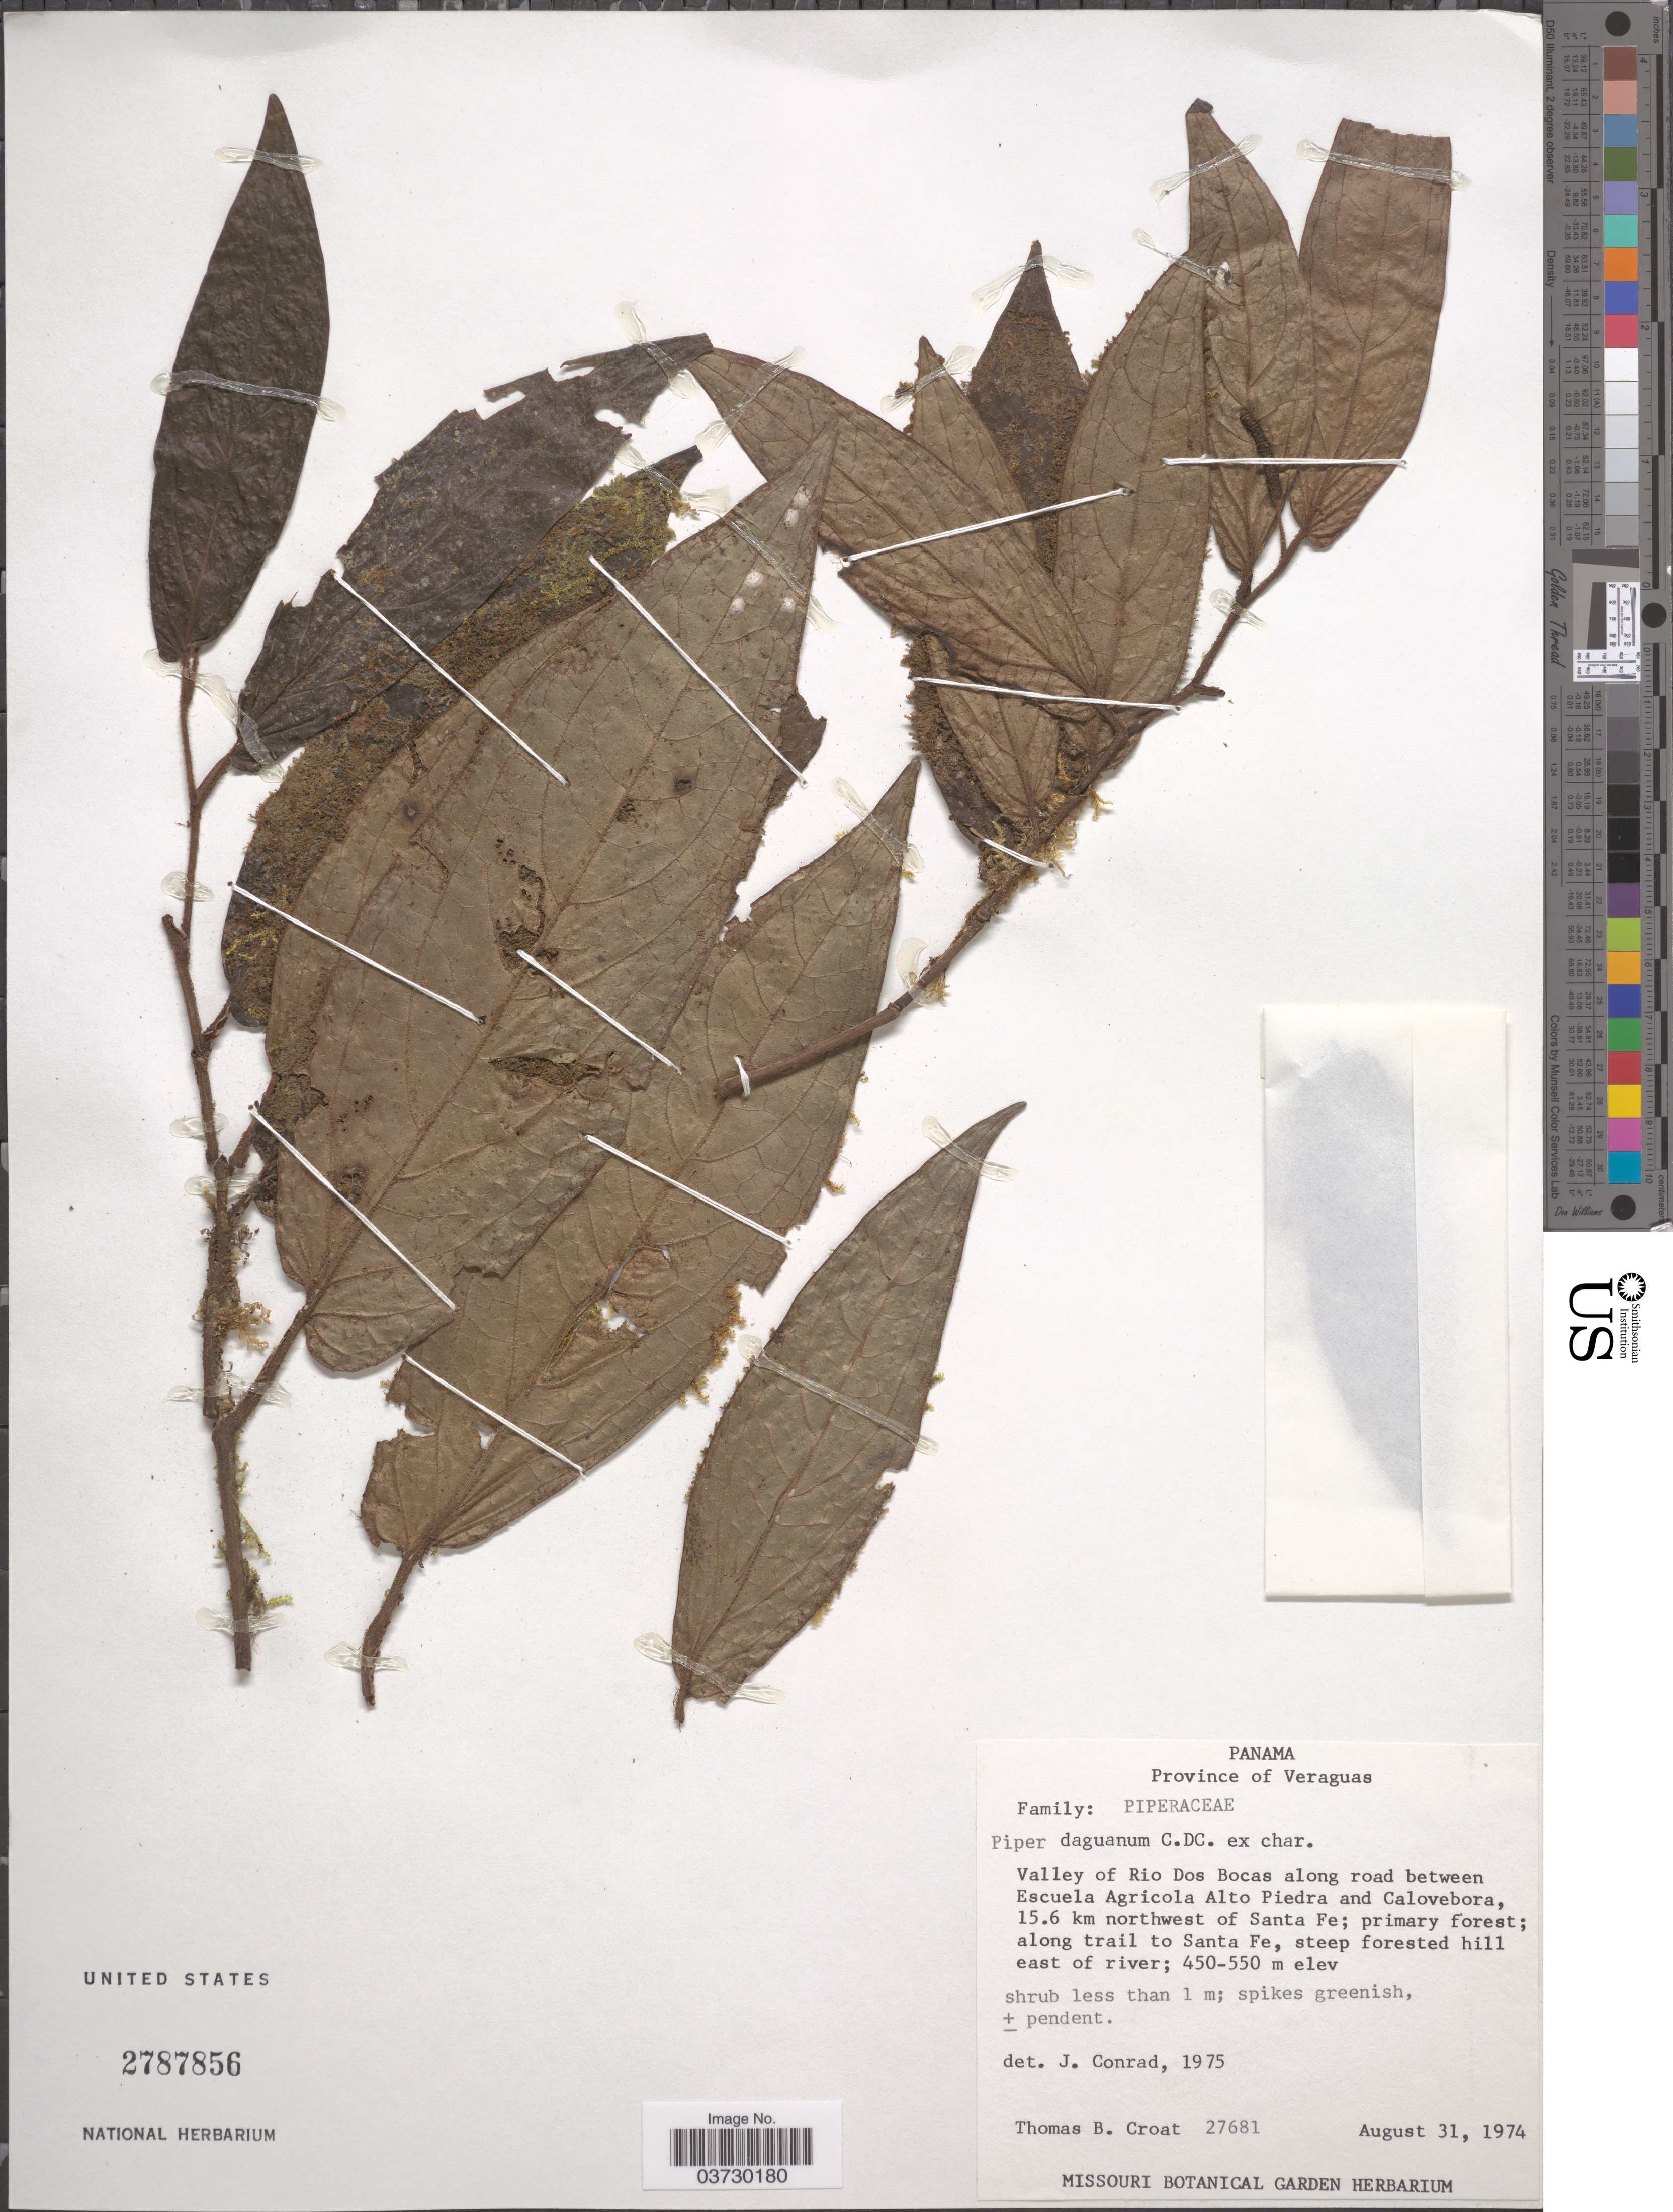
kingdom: Plantae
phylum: Tracheophyta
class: Magnoliopsida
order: Piperales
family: Piperaceae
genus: Piper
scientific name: Piper daguanum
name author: C. DC.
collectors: T. B. Croat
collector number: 27681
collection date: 1974-08-31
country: Panama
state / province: Veraguas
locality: Valley of Rio Dos Bocas along road between Escuela Agricola Alto Piedra and Calovebora, 15.6 km northwet of santa Fe; Along trail to Santa Fe, steep forested hill east of river.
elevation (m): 450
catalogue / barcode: US 2787856